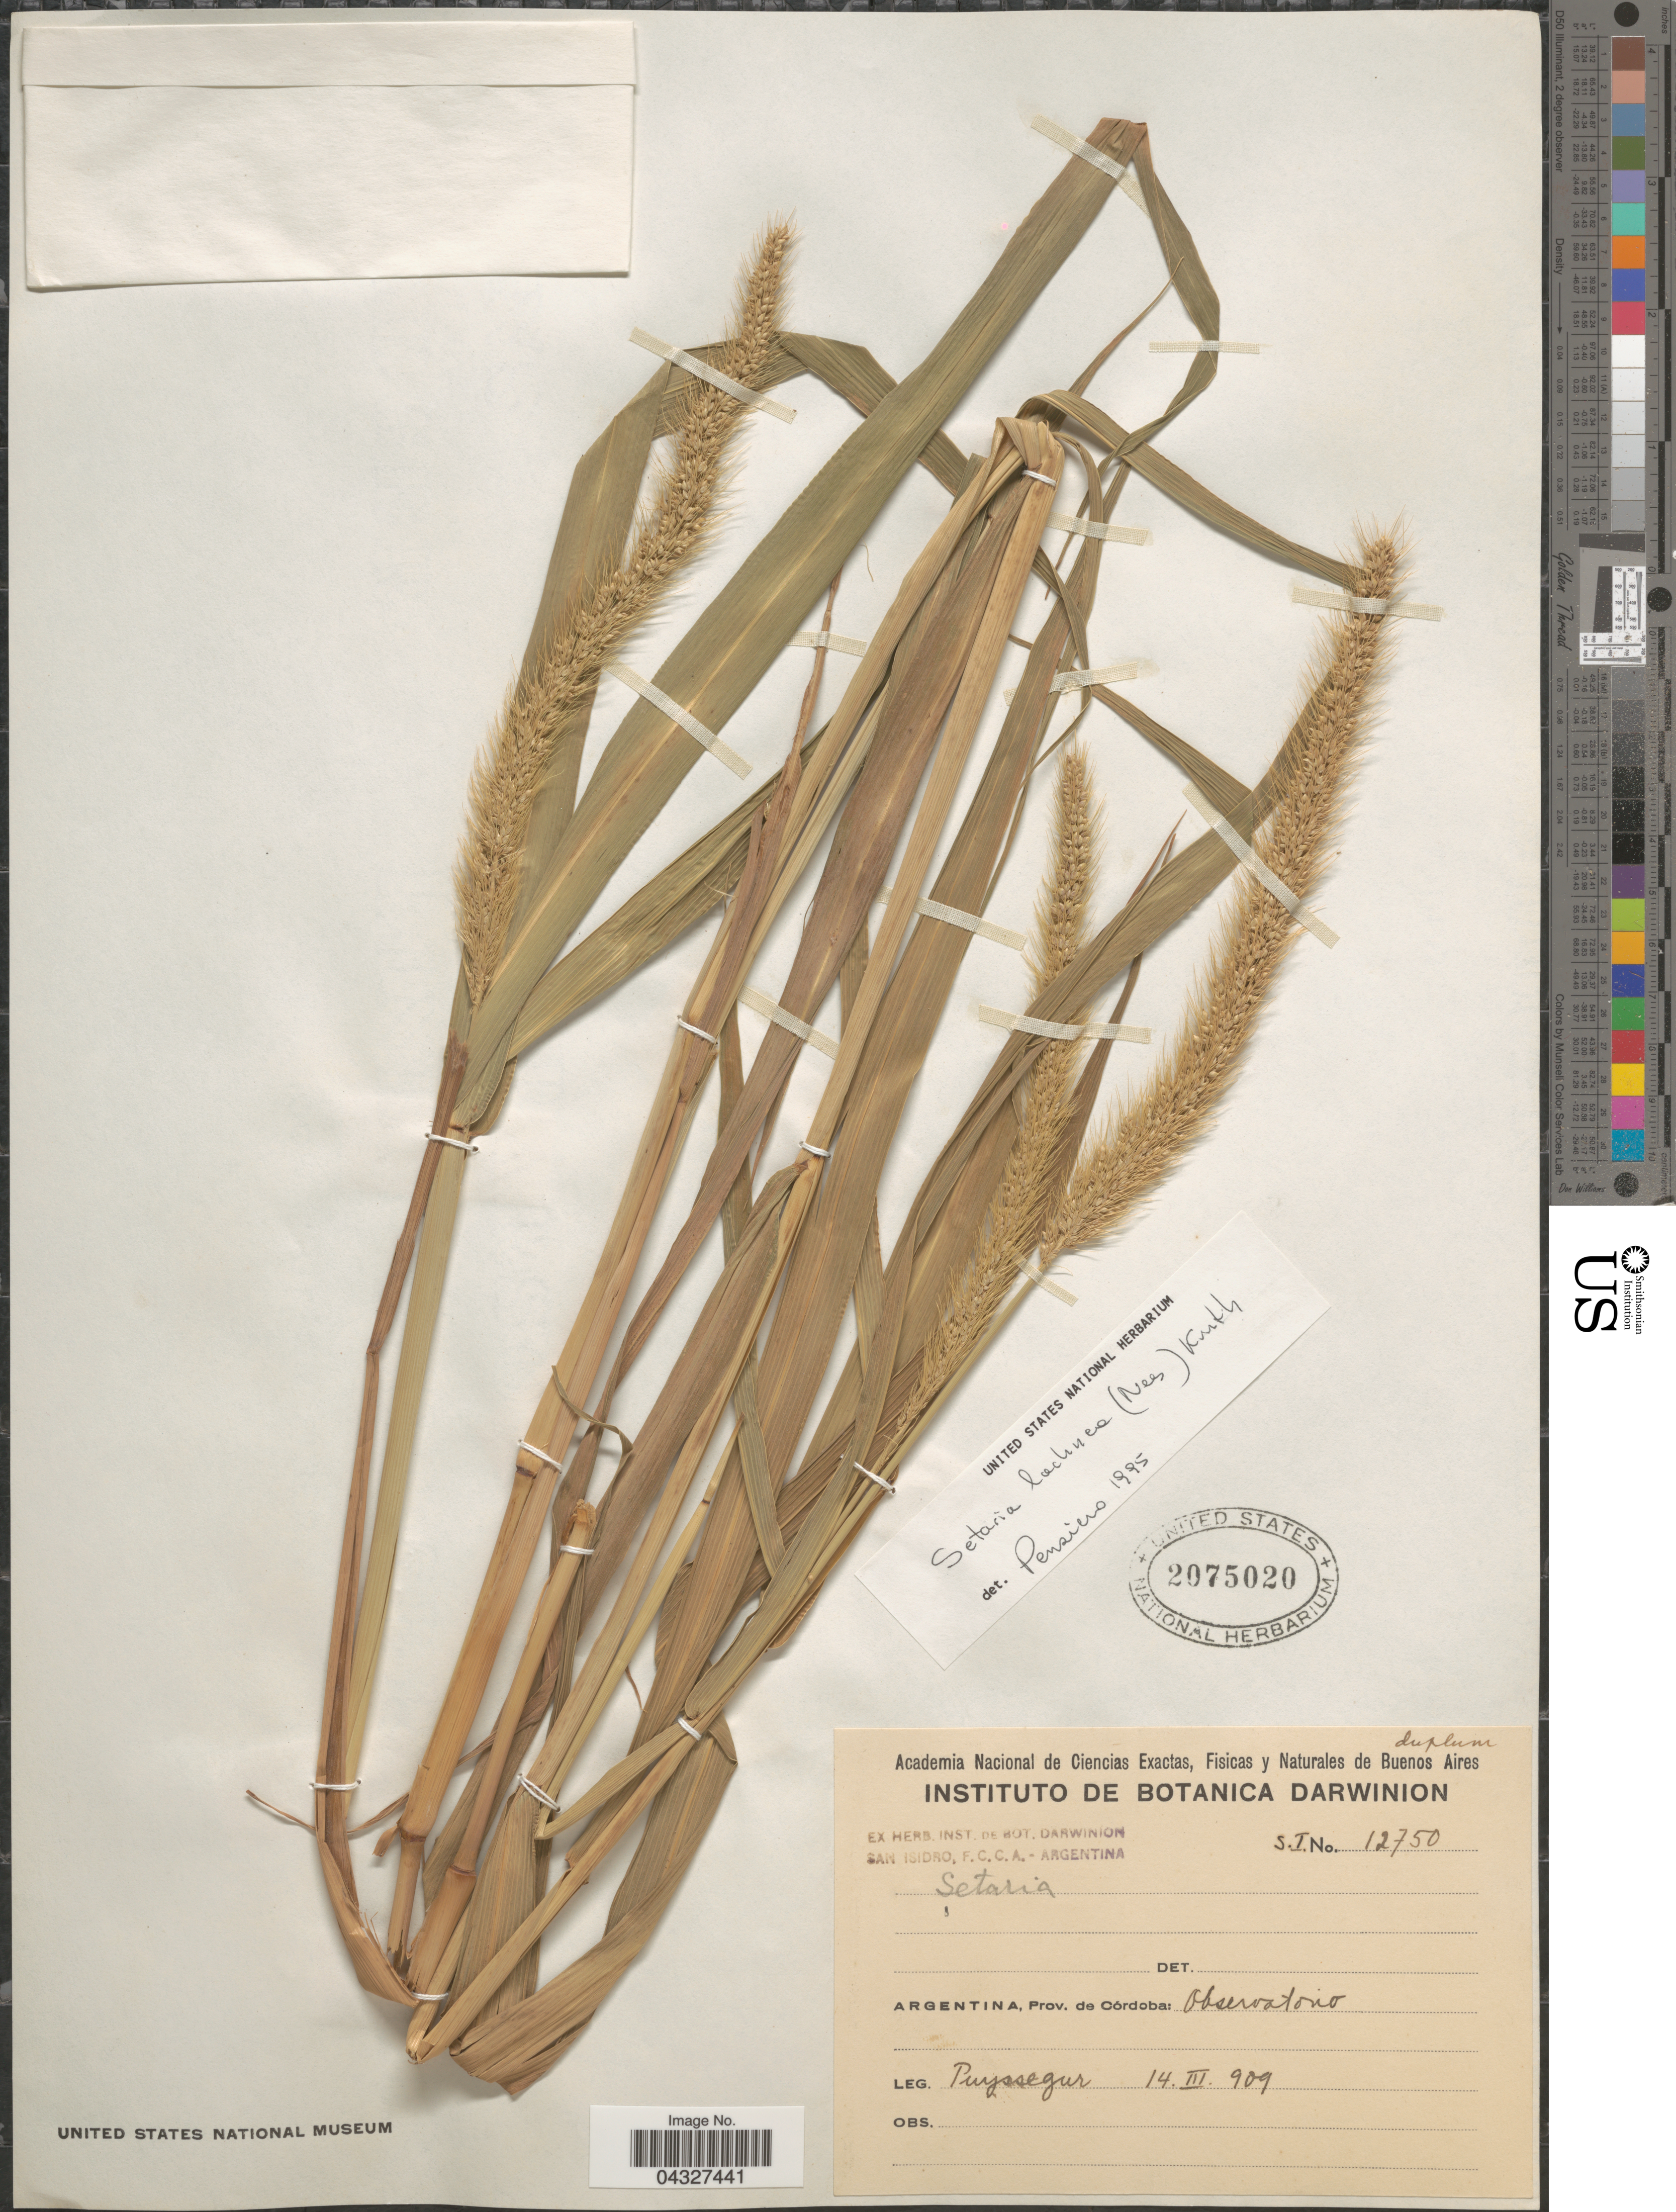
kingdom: Plantae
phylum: Tracheophyta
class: Liliopsida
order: Poales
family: Poaceae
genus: Setaria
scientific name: Setaria lachnea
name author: (Nees) Kunth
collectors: -. Puyssegur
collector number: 12750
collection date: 1909-03-14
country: Argentina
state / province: Cordoba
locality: Observatorio.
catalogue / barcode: US 2075020